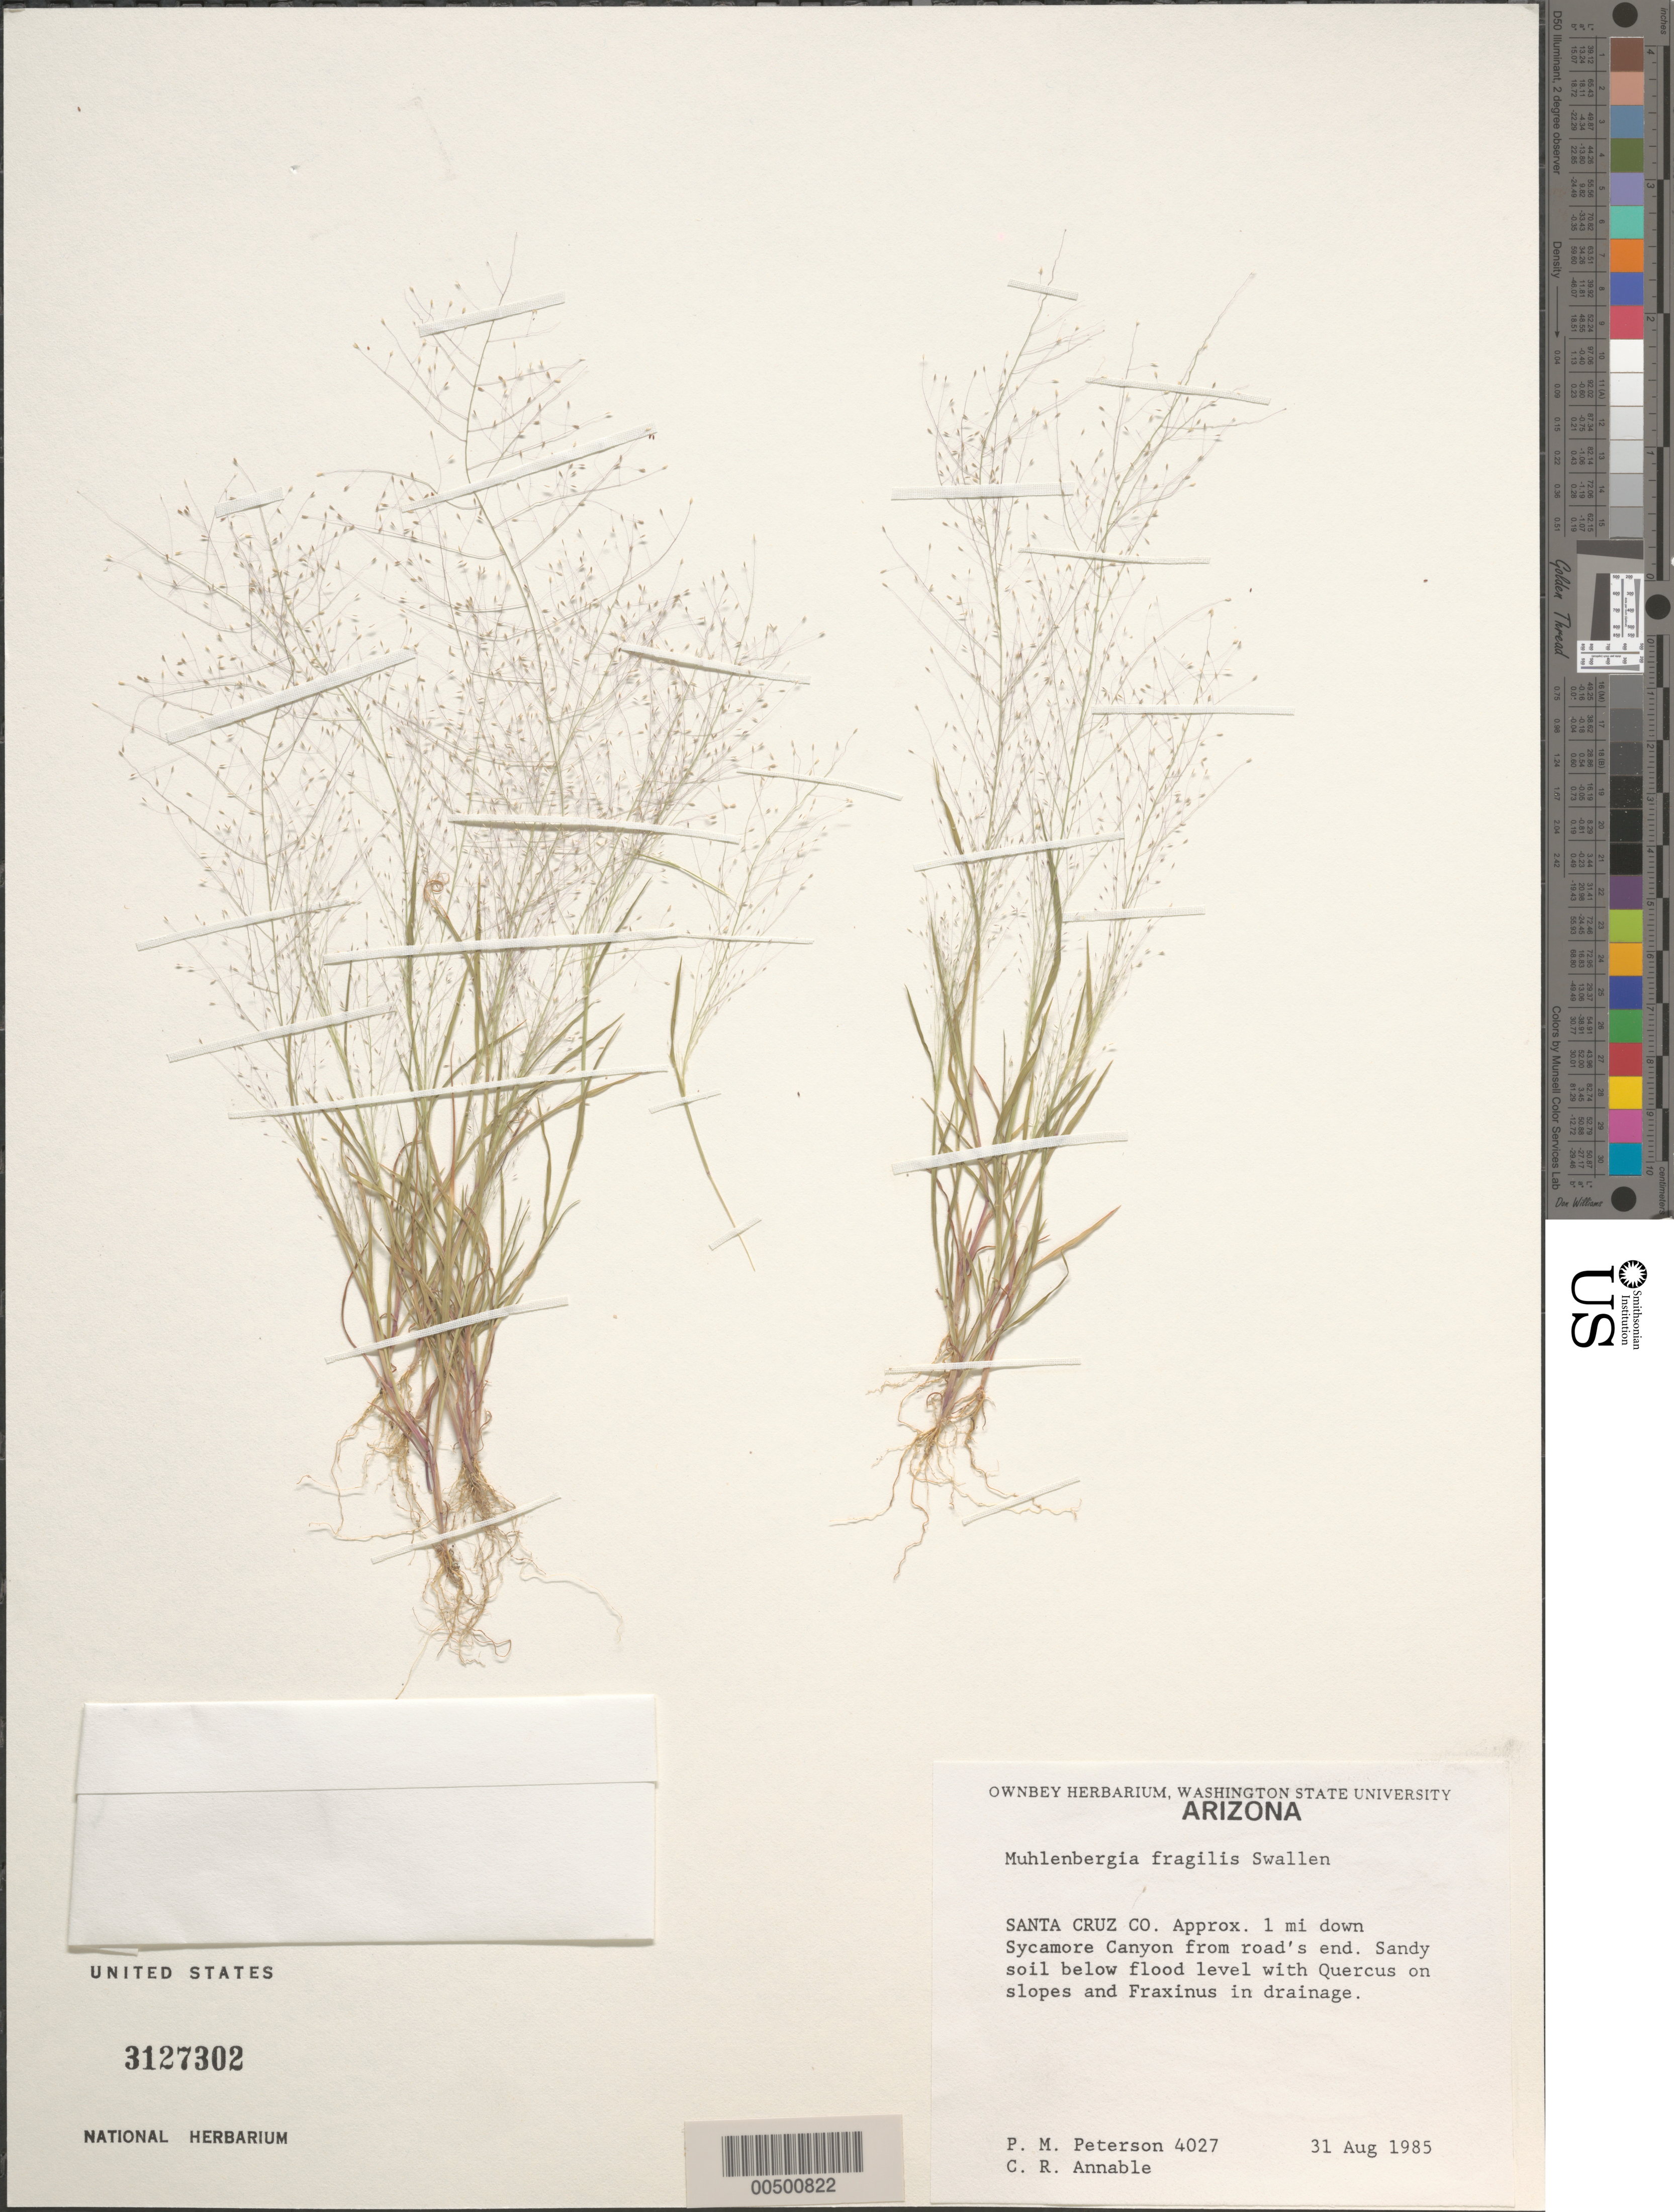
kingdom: Plantae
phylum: Tracheophyta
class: Liliopsida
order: Poales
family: Poaceae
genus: Muhlenbergia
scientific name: Muhlenbergia fragilis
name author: Swallen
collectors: P. M. Peterson & C. R. Annable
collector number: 04027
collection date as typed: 31 Aug 1985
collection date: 1985-08-31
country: United States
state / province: Arizona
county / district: Santa Cruz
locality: Sycamore Canyon, approximately 1 mile down Sycamore Canyon from road's end.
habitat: Sandy soil below flood level, associated with Quercus on slopes and Fraxinus in drainage.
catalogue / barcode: US 3127302